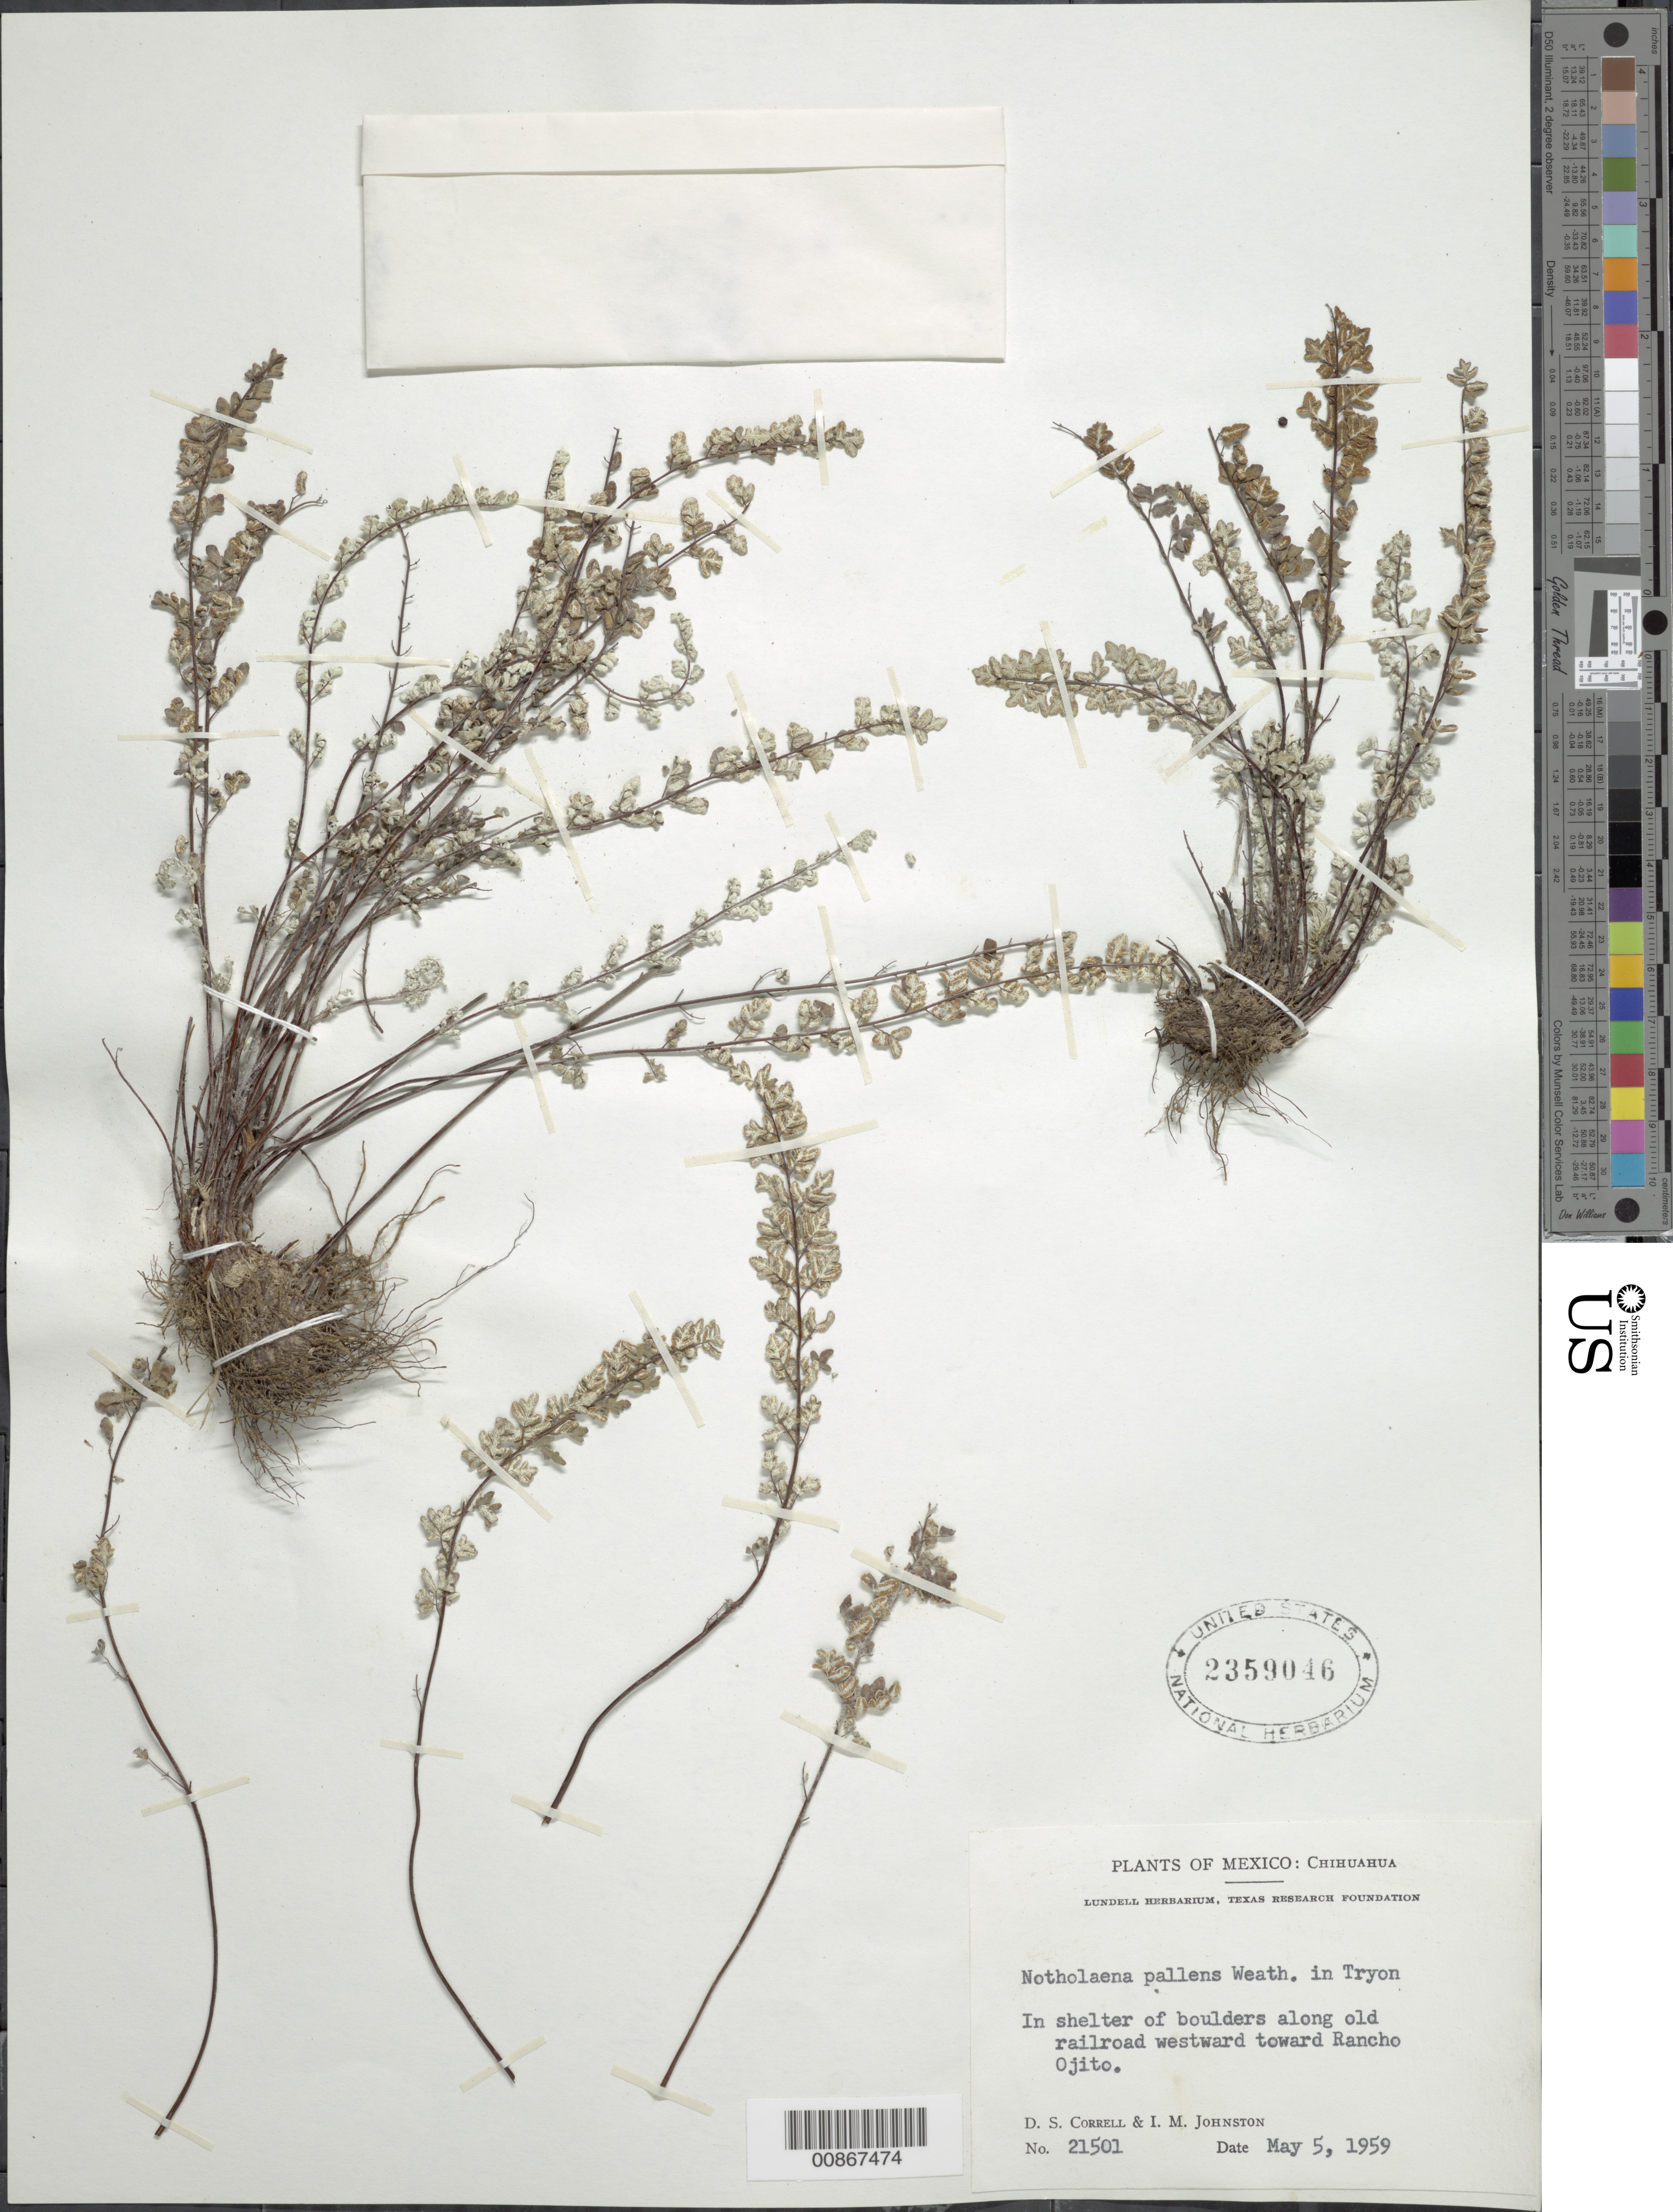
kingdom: Plantae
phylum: Tracheophyta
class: Polypodiopsida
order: Polypodiales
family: Pteridaceae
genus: Argyrochosma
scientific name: Argyrochosma pallens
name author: (Weath.) Windham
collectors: D. S. Correll & I.M. Johnston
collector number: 21501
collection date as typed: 05 May 1959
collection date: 1959-05-05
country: Mexico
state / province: Chihuahua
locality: Along old railroad westward toward Rancho Ojito.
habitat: In shelter of boulders along old railroad.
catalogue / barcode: US 2359046